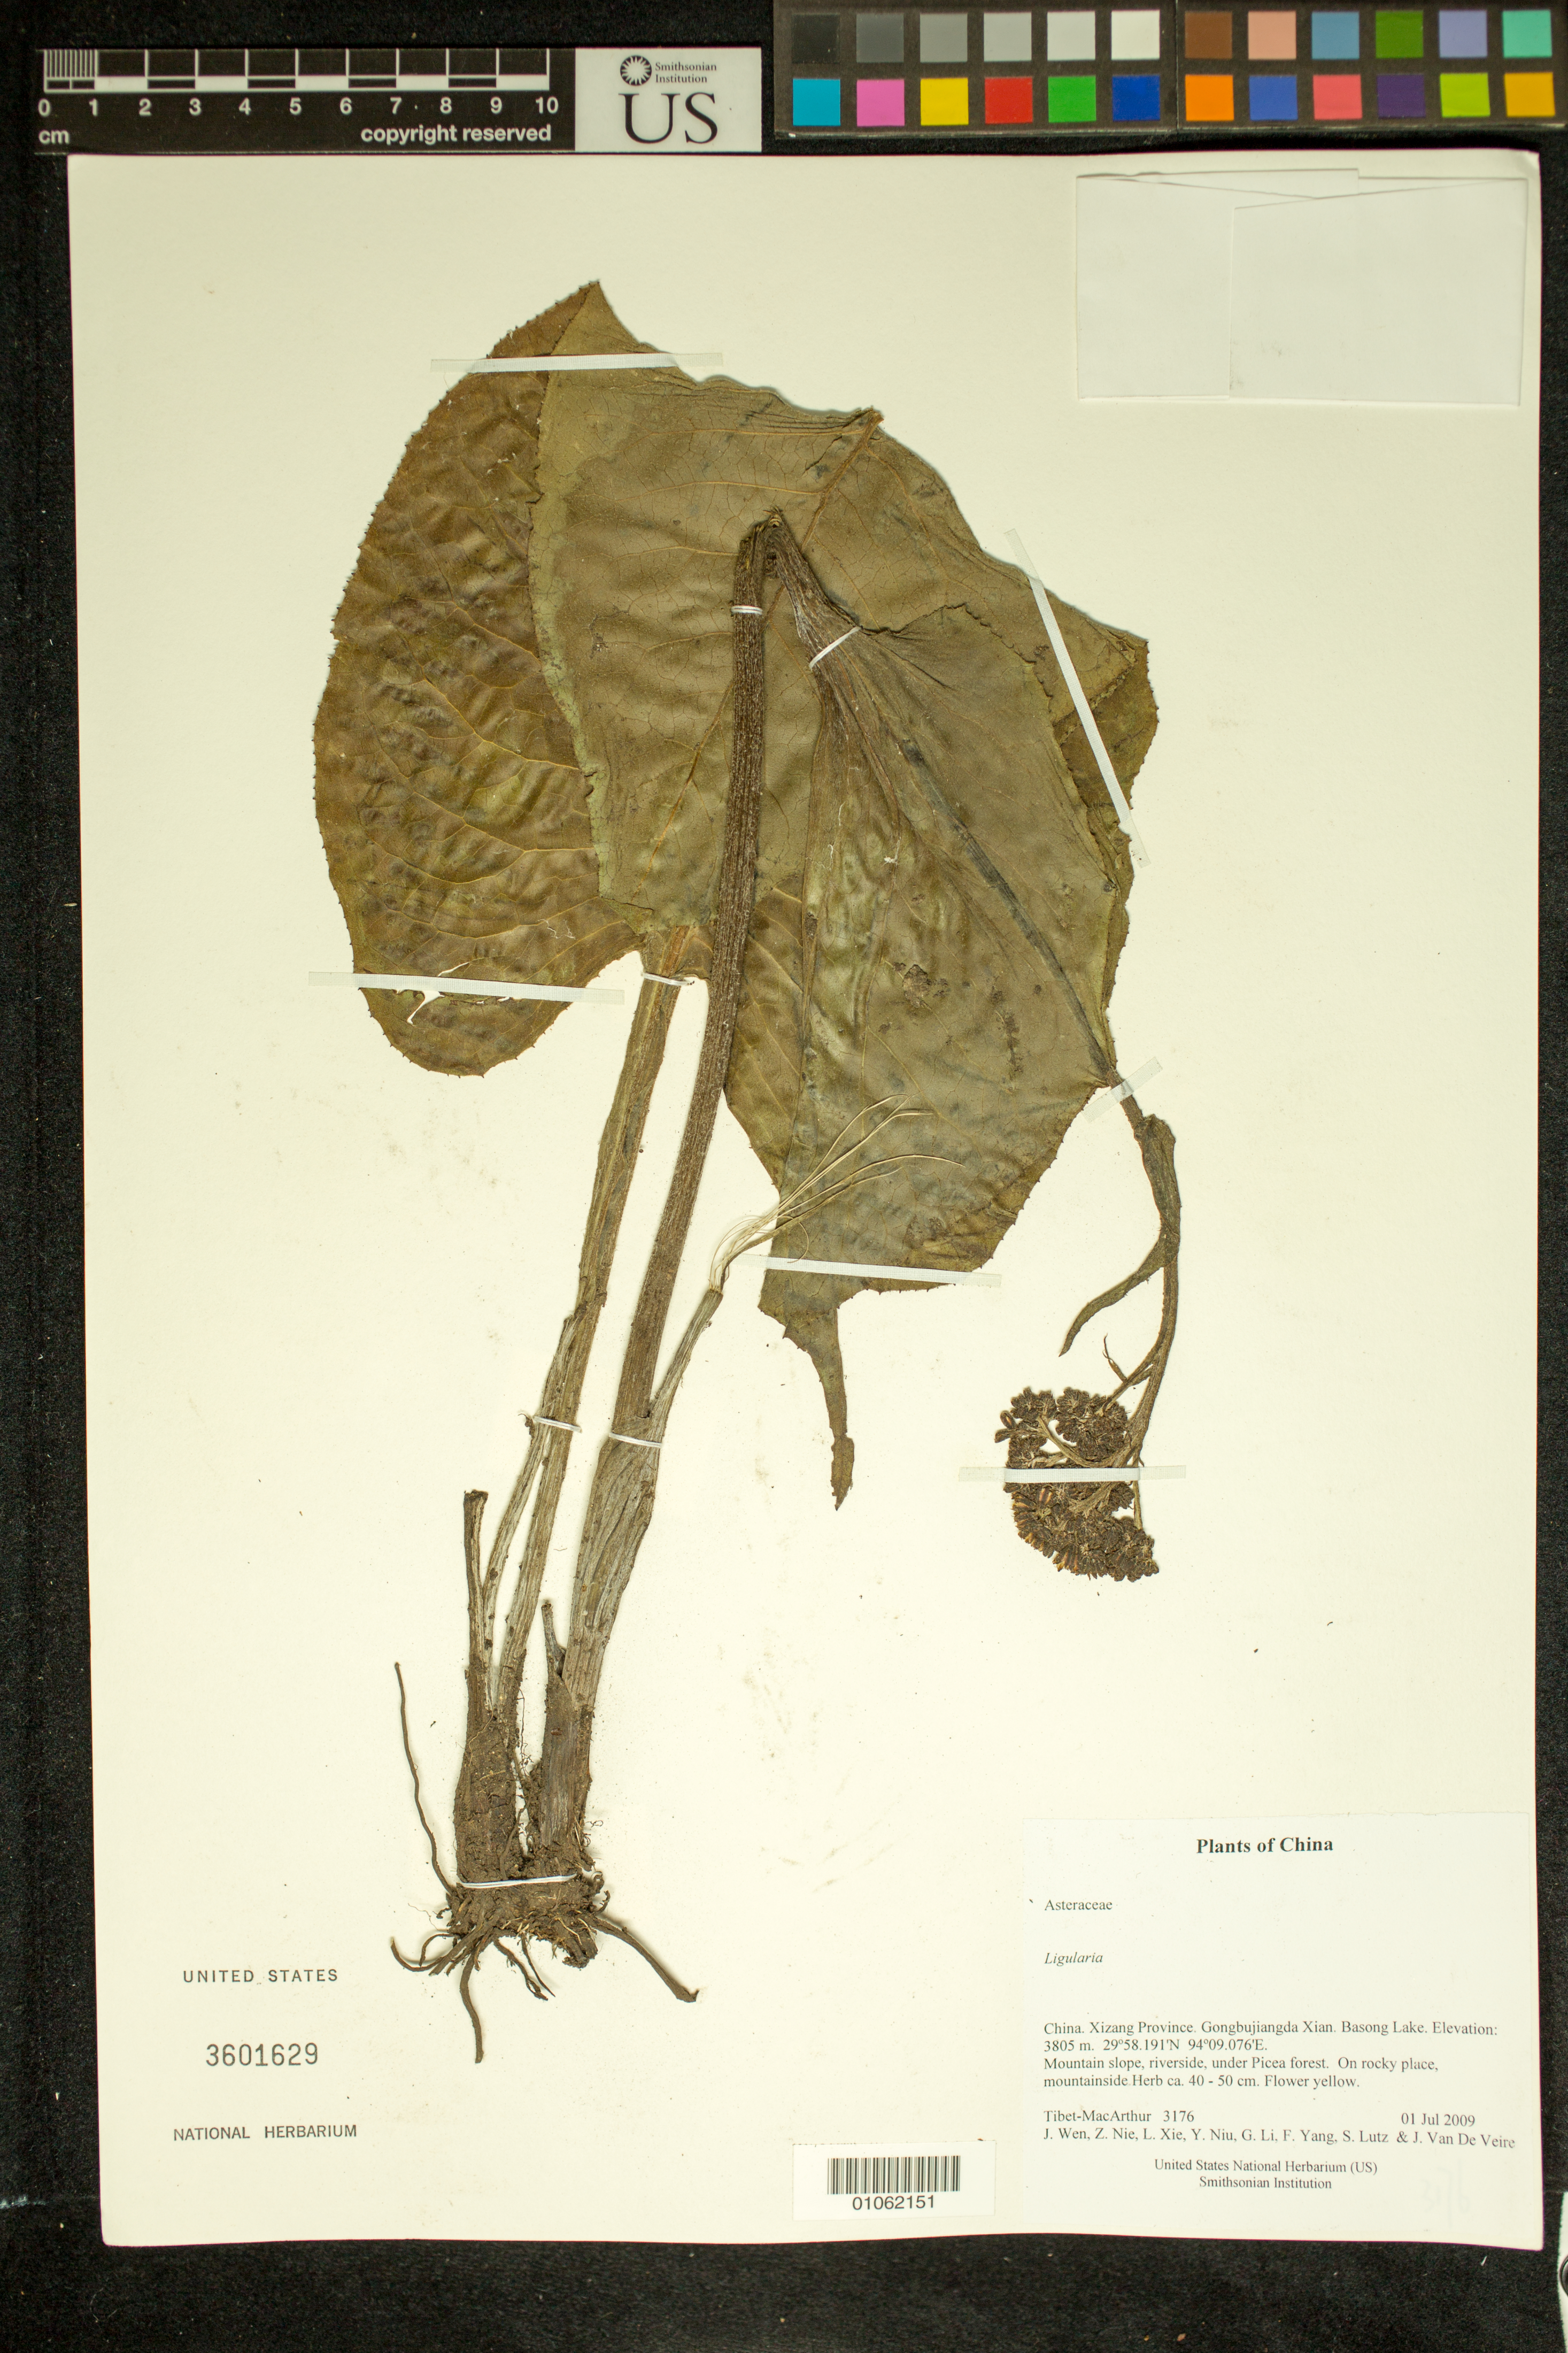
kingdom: Plantae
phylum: Tracheophyta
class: Magnoliopsida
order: Asterales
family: Asteraceae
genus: Ligularia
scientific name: Ligularia sp.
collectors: Tibet-MacArthur, J. Wen, Z. Nie, L. Xie, Y. Niu, G. Li, F. Yang, S. Lutz & J. Van De Veire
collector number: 3176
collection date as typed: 01 Jul 2009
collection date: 2009-07-01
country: China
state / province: Xizang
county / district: Gongbujiangda Xian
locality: Basong Lake.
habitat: Mountain slope, riverside, under Picea forest. On rocky place, mountainside.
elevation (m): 3805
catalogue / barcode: US 3601629